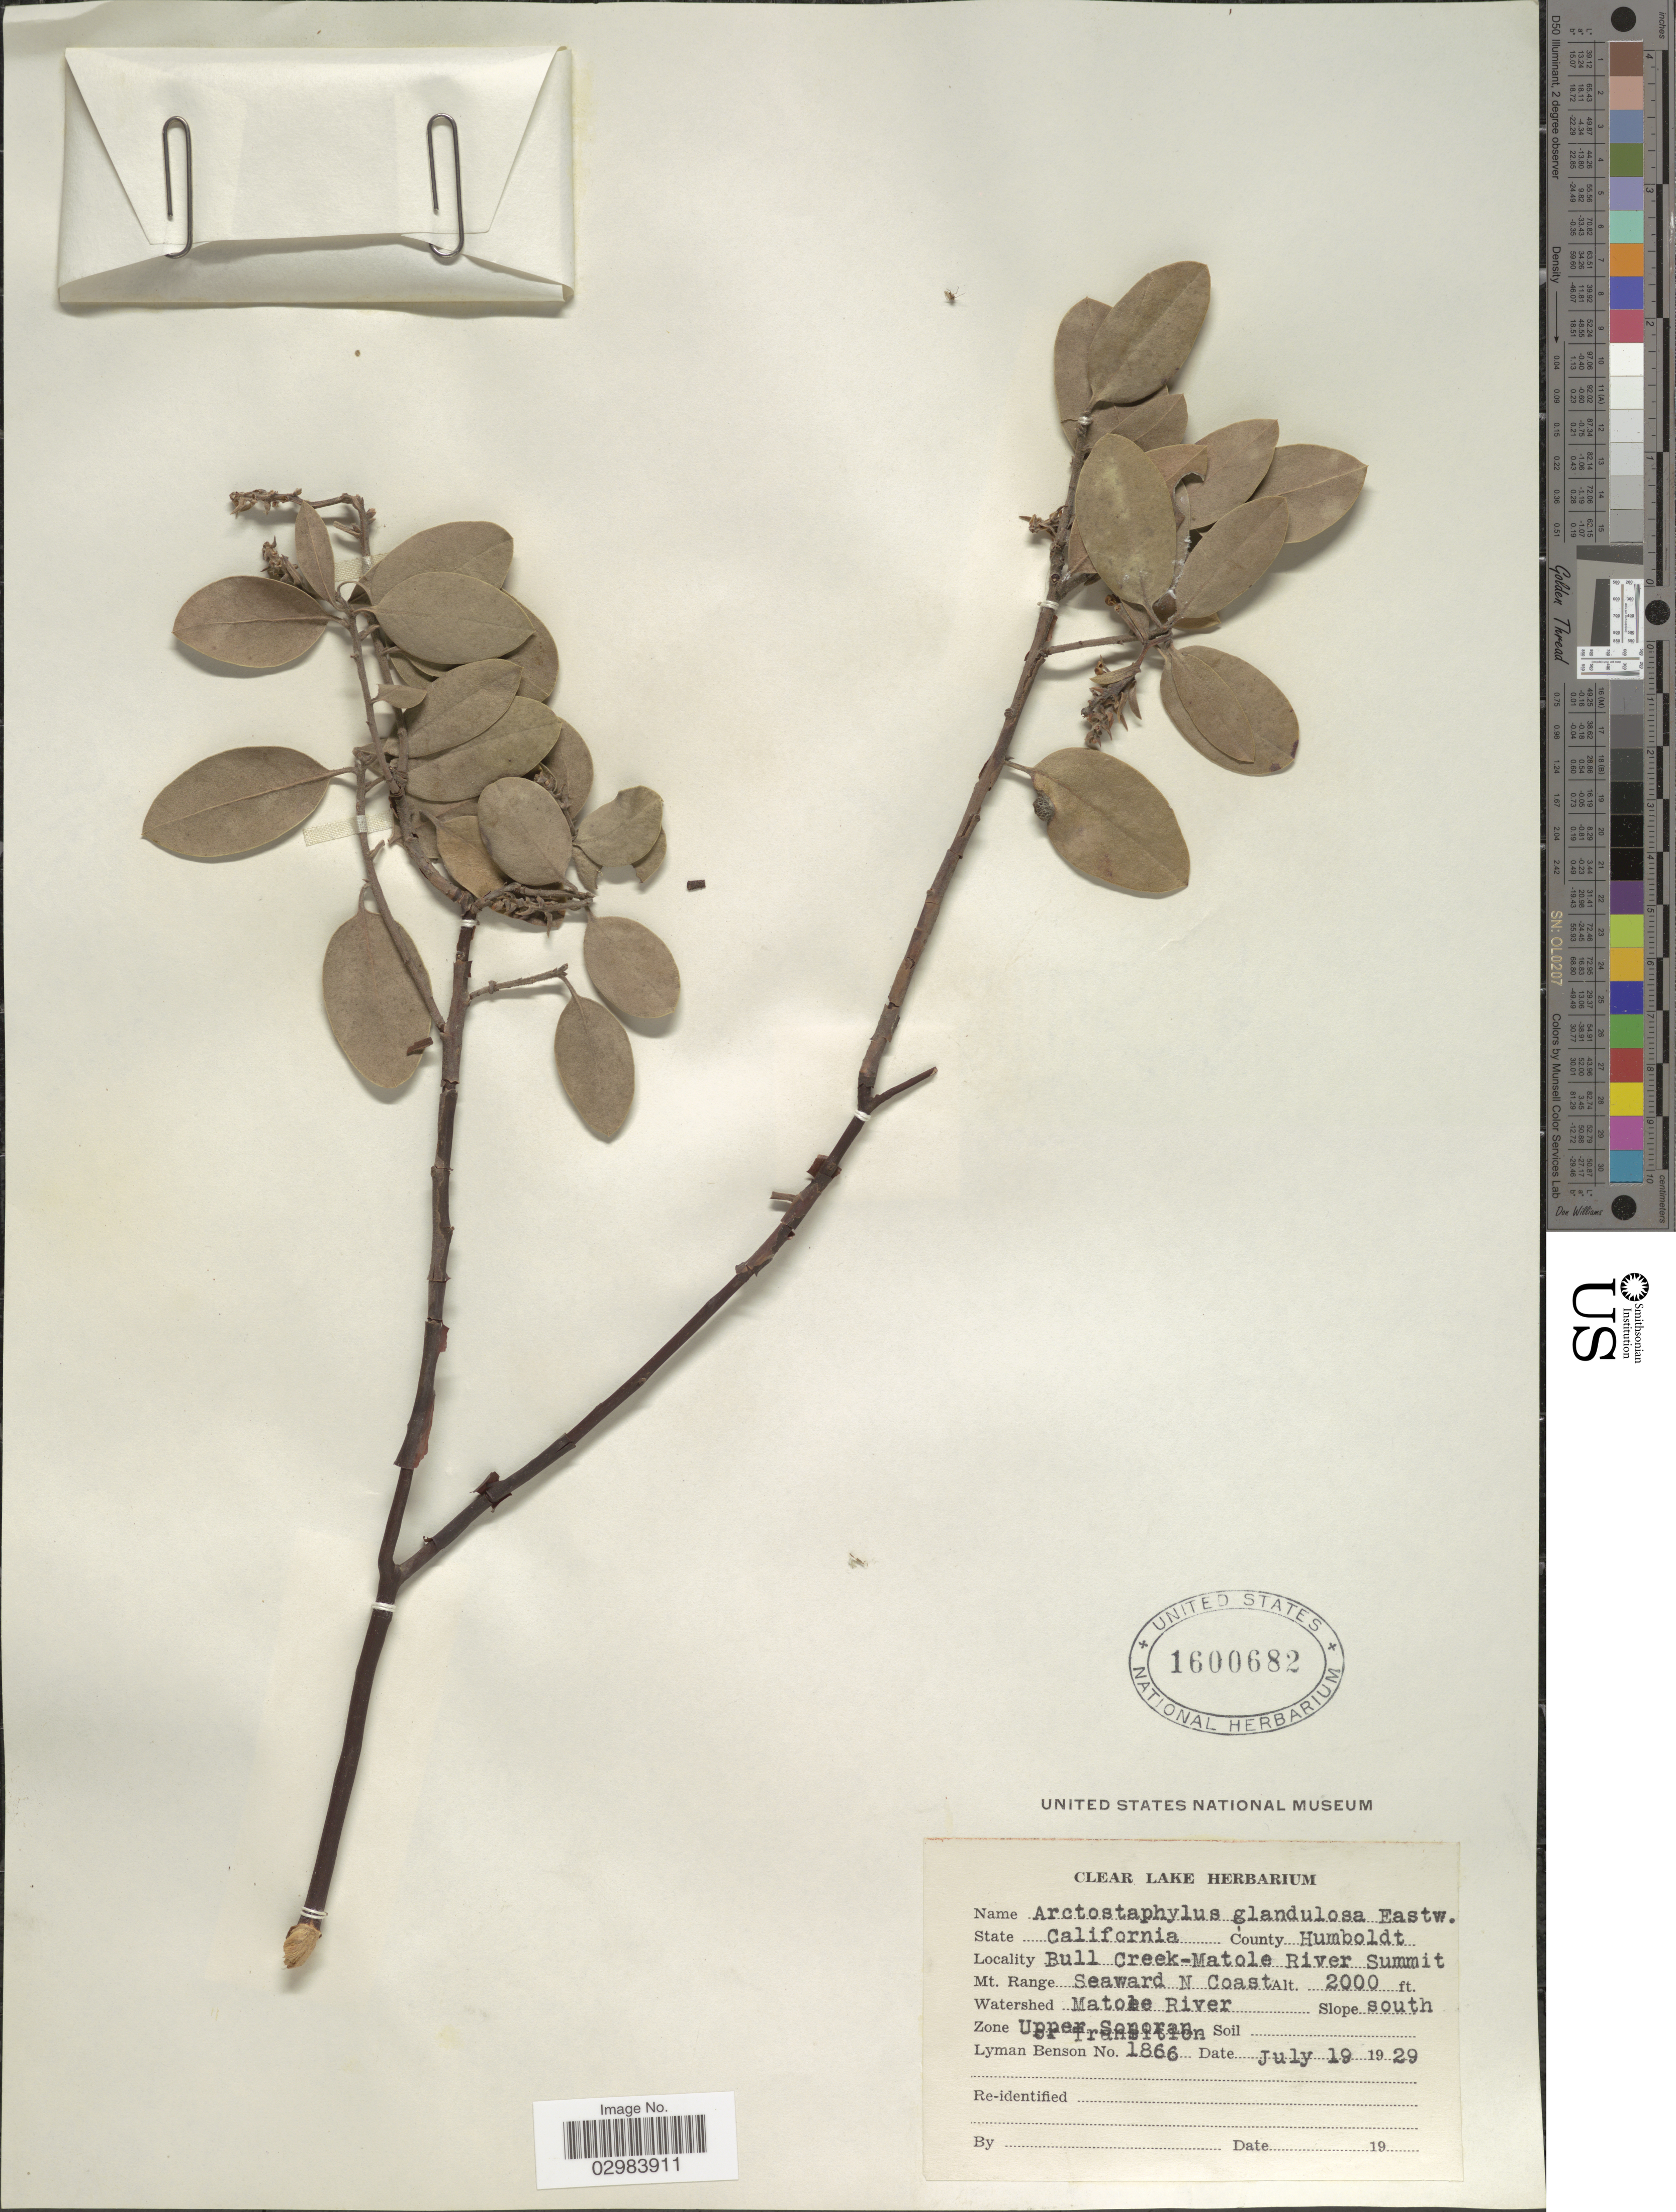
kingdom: Plantae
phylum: Tracheophyta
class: Magnoliopsida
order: Ericales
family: Ericaceae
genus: Arctostaphylos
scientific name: Arctostaphylos glandulosa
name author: Eastw.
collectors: L. D. Benson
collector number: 1866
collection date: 1929-07-19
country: United States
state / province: California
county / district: Humboldt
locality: County Humboldt, Bull Creek-Matole River Summit, Mt. Range Seaward N Coast, Matole River, Upper Sonoran.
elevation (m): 610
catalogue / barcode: US 1600682